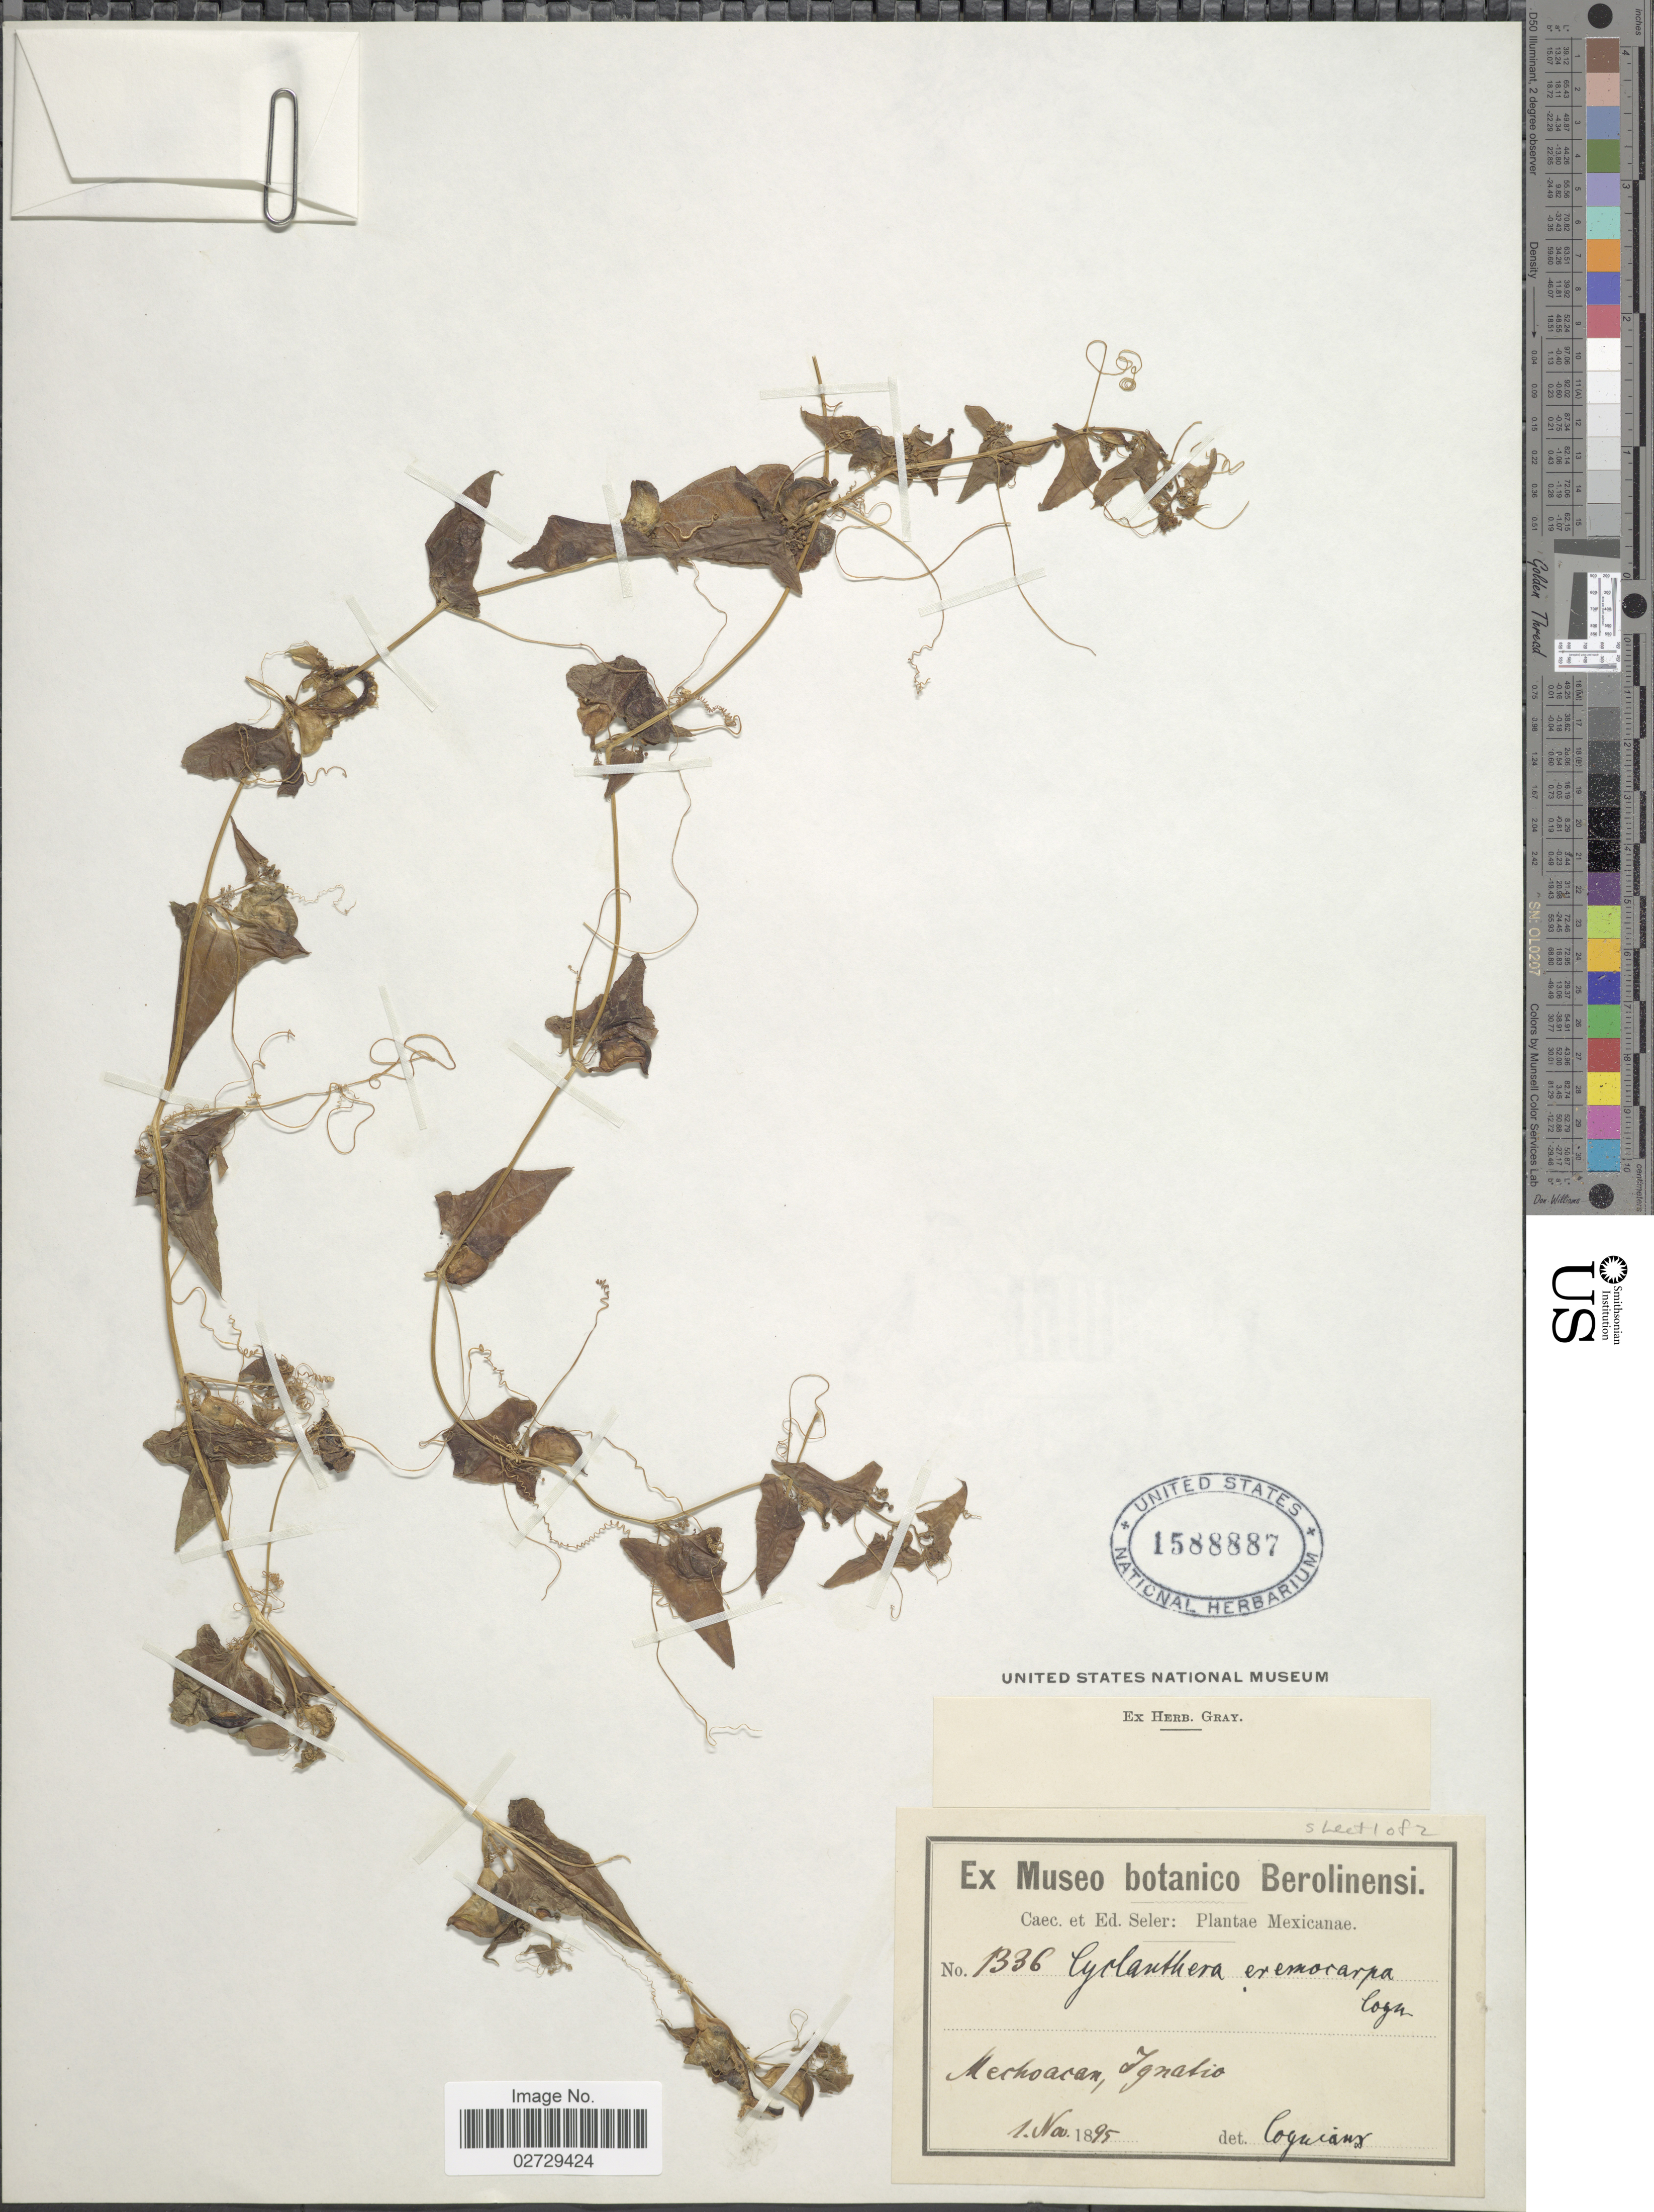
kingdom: Plantae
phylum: Tracheophyta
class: Magnoliopsida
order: Cucurbitales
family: Cucurbitaceae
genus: Cyclanthera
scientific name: Cyclanthera tamnoides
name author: (Willd.) Cogn.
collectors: ex Caec. et Ed Seler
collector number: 1336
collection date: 1895-11-01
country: Mexico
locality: Mechoacan, Ignatio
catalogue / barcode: US 1588887